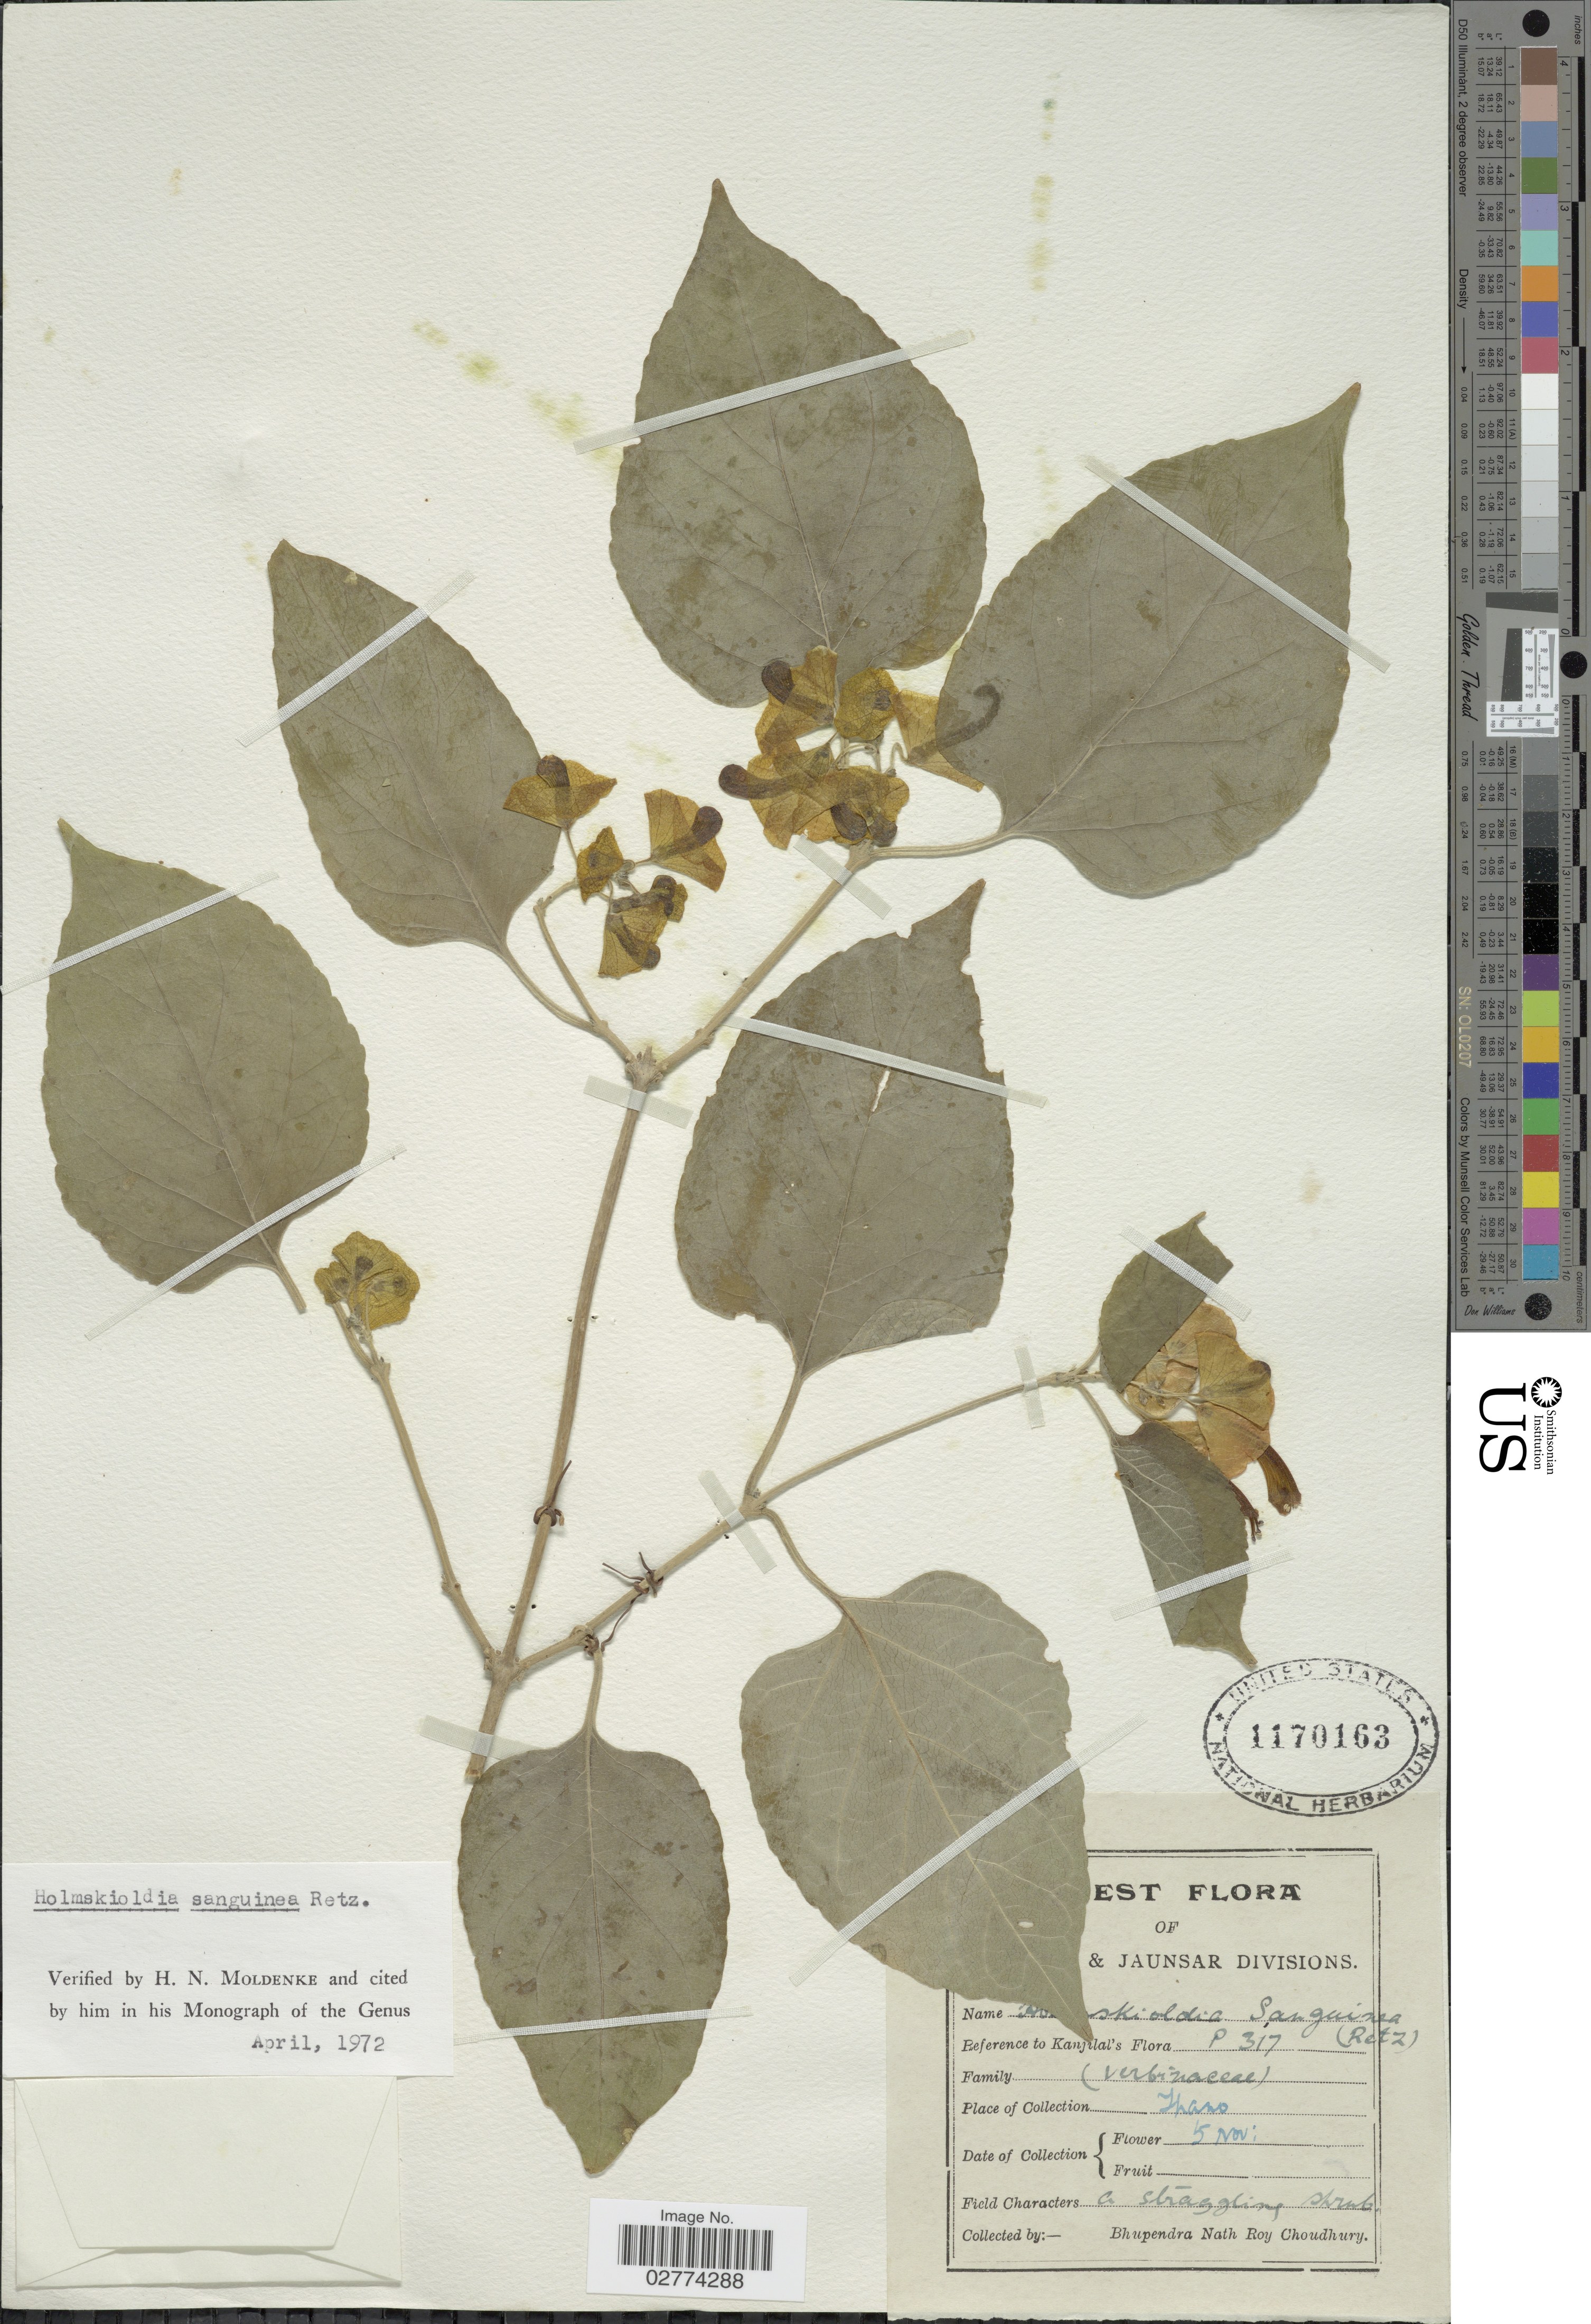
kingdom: Plantae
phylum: Tracheophyta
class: Magnoliopsida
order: Lamiales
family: Lamiaceae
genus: Holmskioldia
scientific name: Holmskioldia sanguinea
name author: Retz.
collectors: B. Choudhury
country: India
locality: [illegible text] & Jaunsar Divisions Ihano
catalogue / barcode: US 1170163